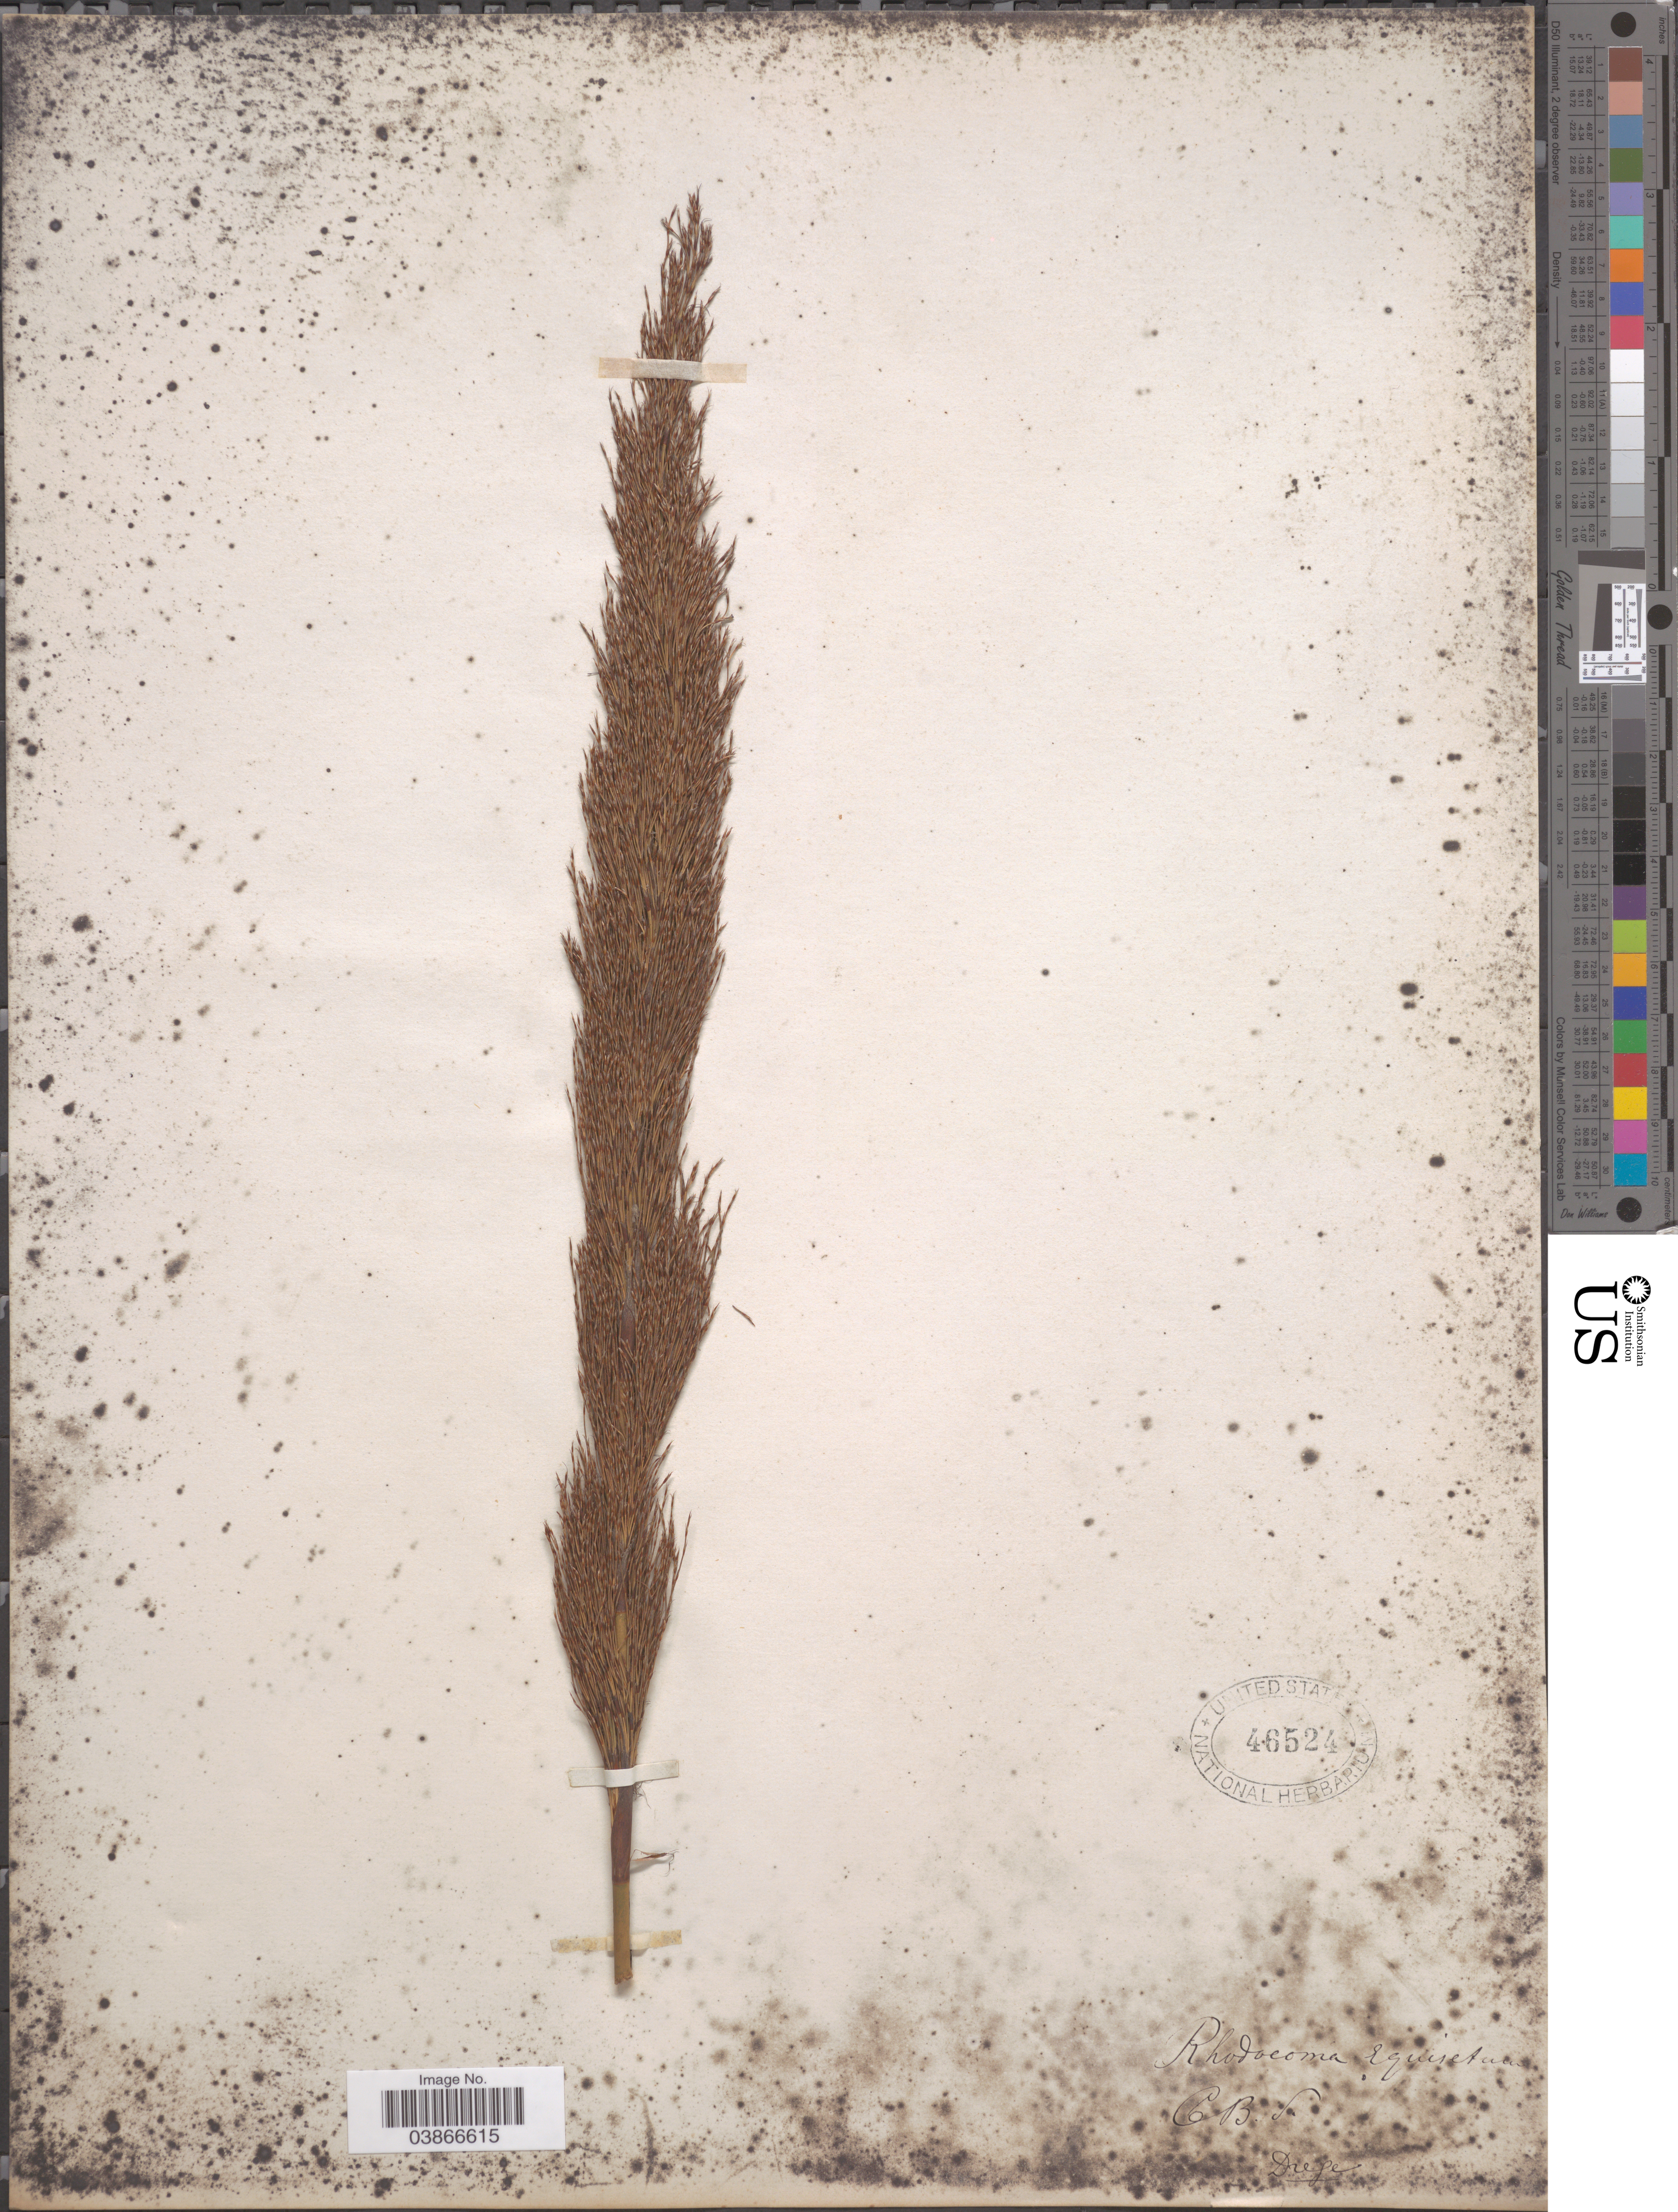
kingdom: Plantae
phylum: Tracheophyta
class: Liliopsida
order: Poales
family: Restionaceae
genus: Rhodocoma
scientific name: Rhodocoma capensis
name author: Nees ex Steud.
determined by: Strong, Mark T., (BOT), Smithsonian Institution - National Museum of Natural History (UNITED STATES)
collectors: Drege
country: South Africa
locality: C. B. S. [=Caput Bona Spei, Cape of Good Hope]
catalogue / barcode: US 46524